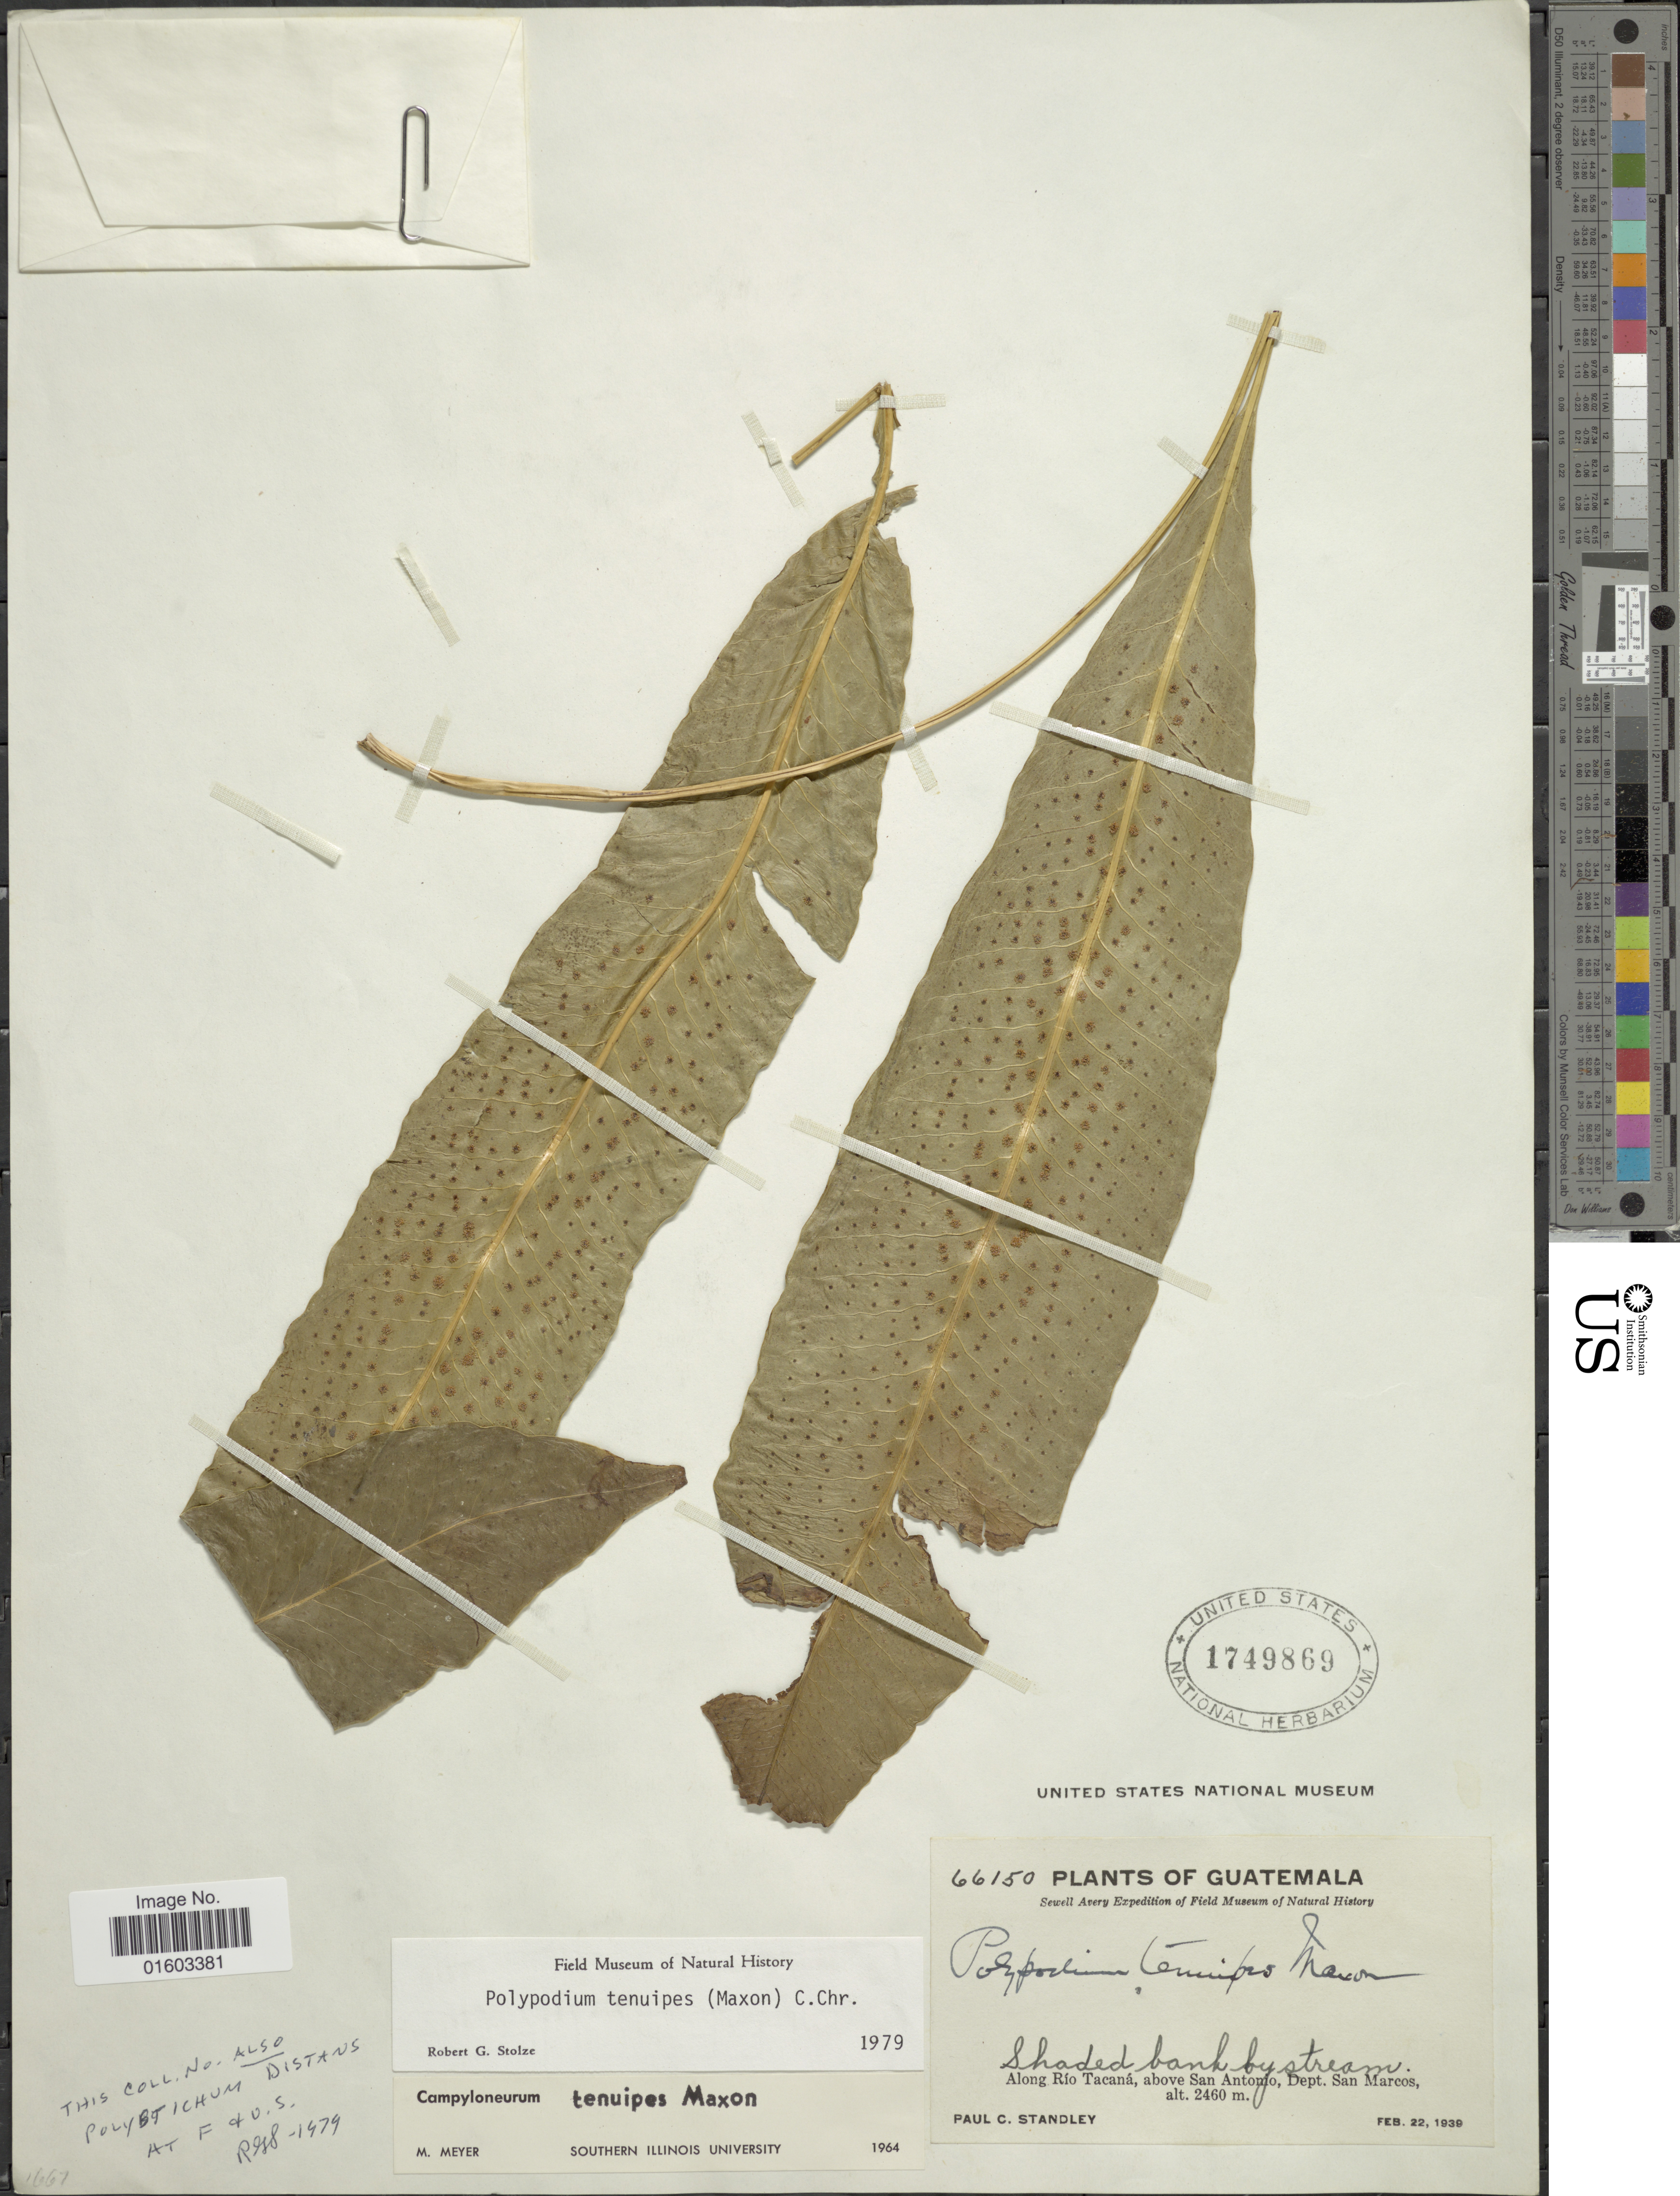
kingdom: Plantae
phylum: Tracheophyta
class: Polypodiopsida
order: Polypodiales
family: Polypodiaceae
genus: Campyloneurum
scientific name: Campyloneurum tenuipes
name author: Maxon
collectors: P. C. Standley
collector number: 66150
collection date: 1939-02-22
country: Guatemala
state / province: San Marcos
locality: Along Rio Tacana, above San Antonio, Dept. San Marcos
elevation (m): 2460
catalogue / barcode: US 1749869